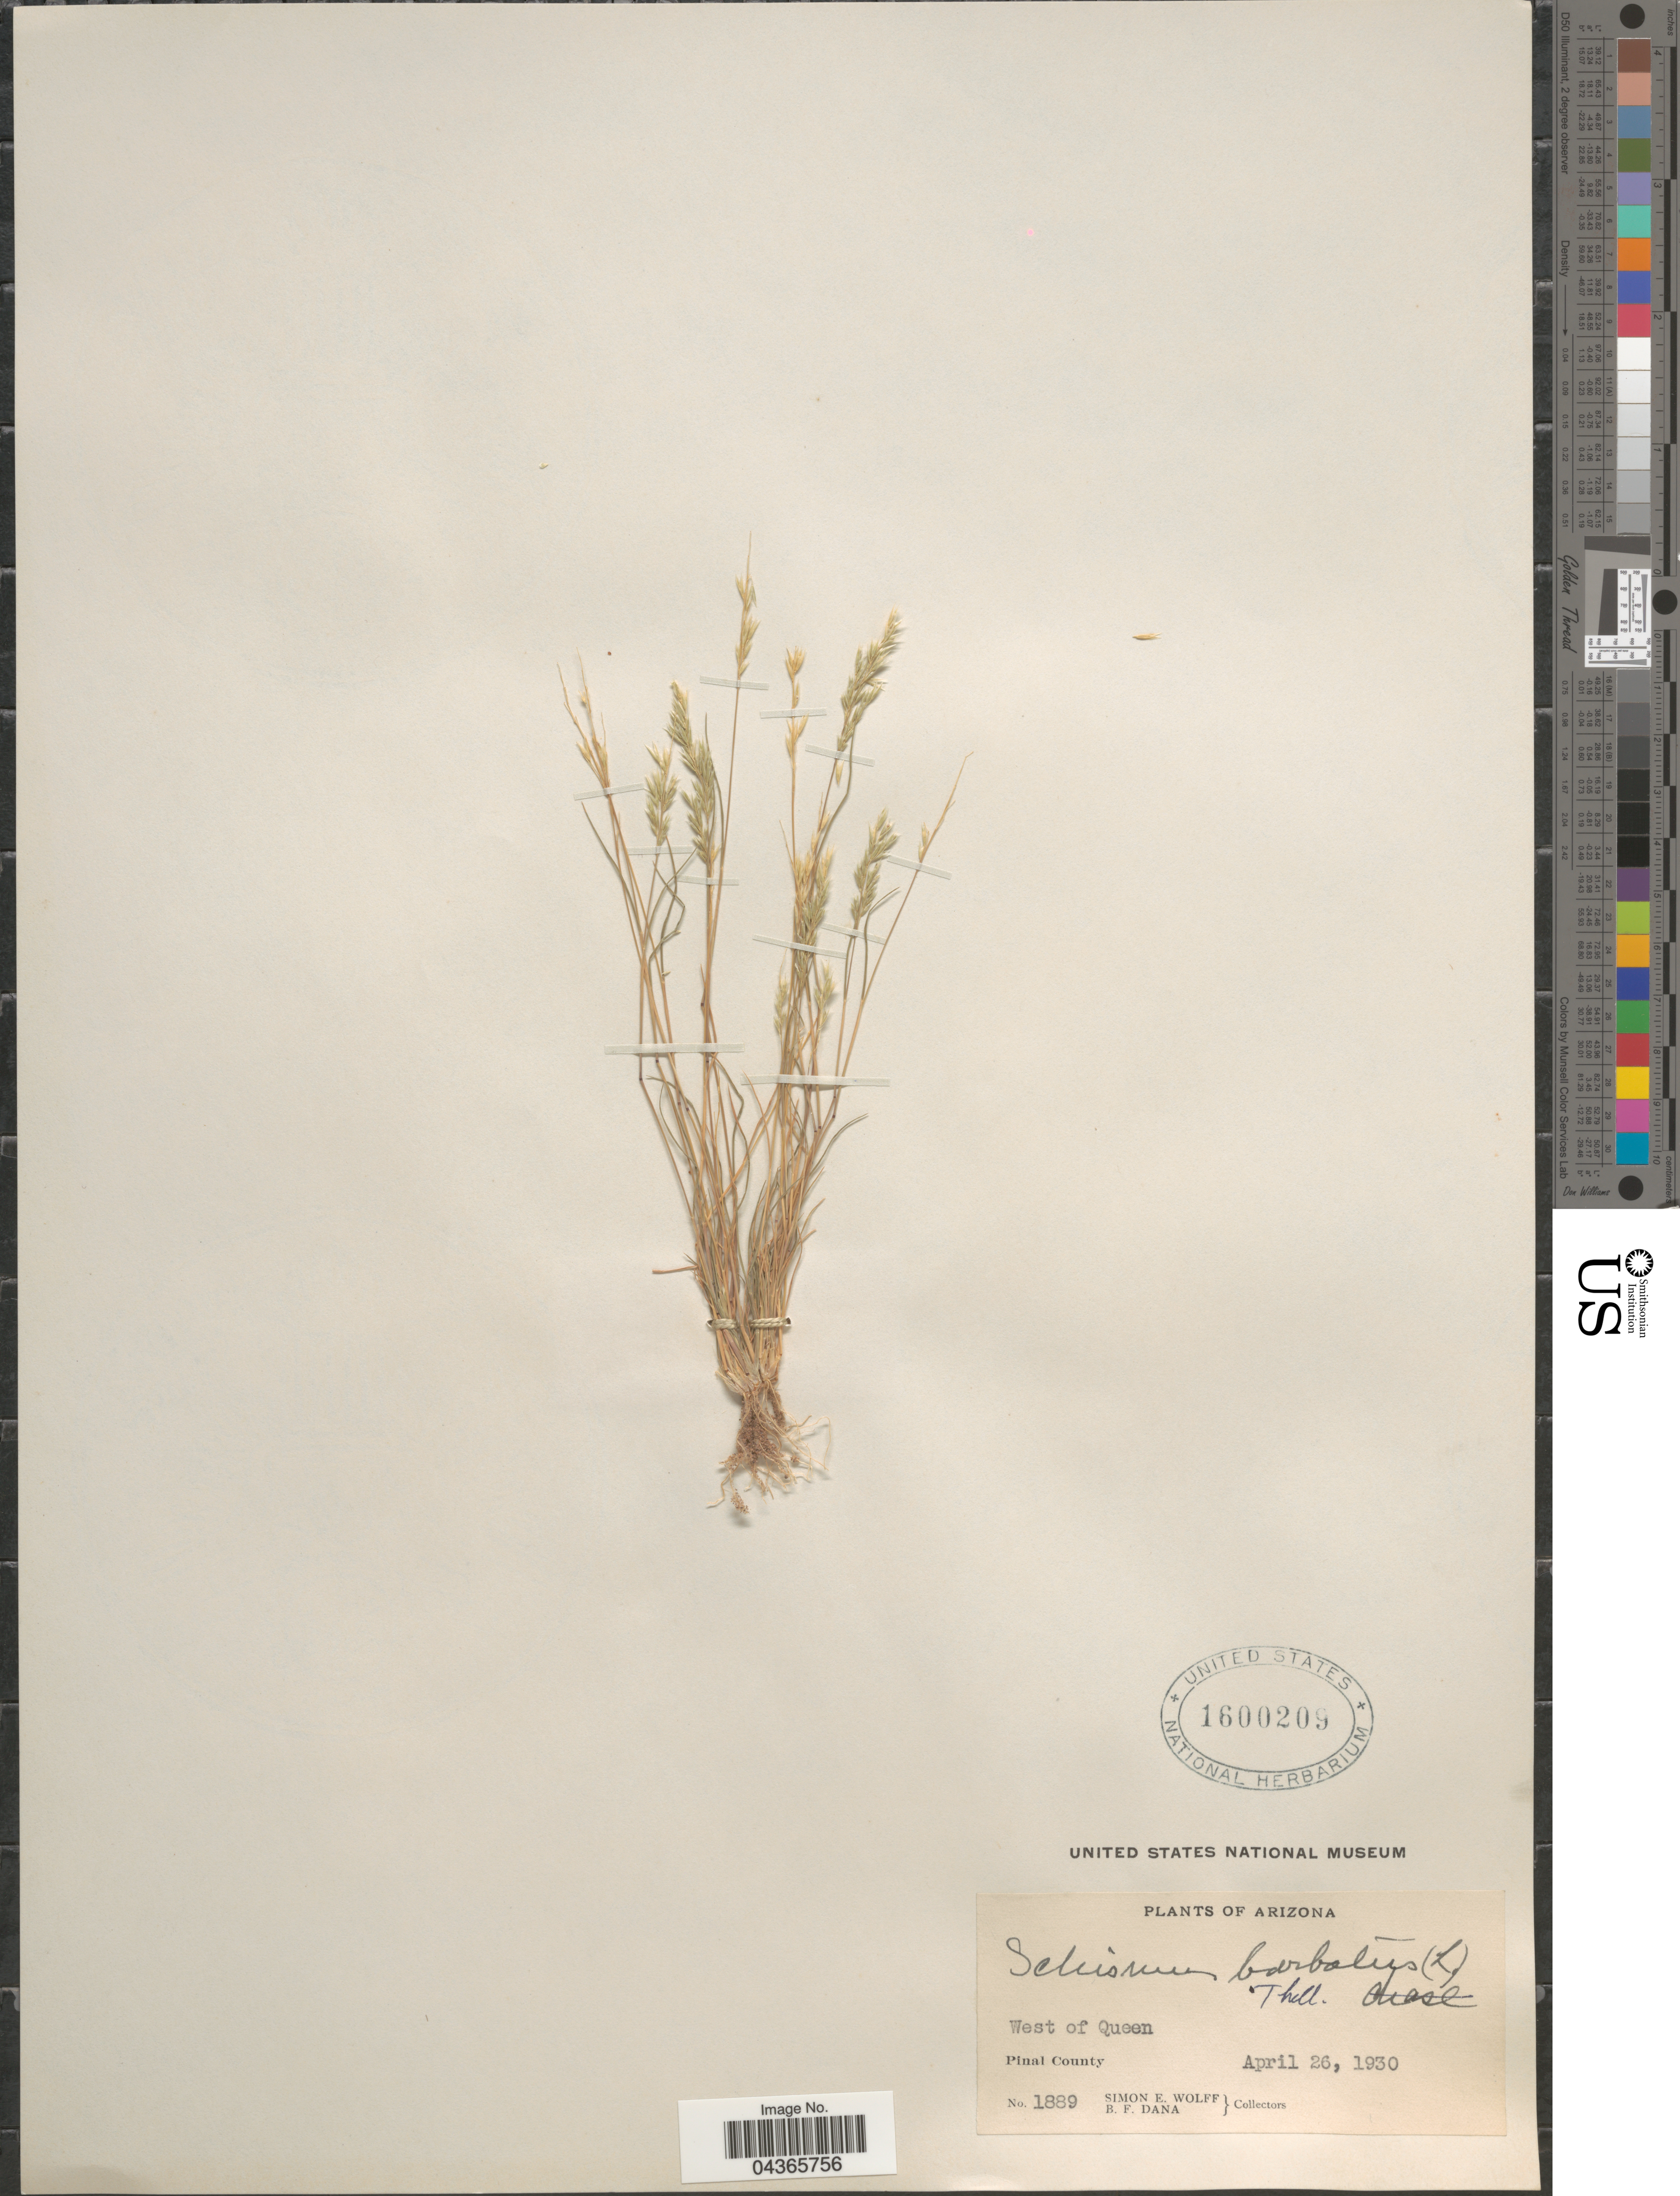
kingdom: Plantae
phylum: Tracheophyta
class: Liliopsida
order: Poales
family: Poaceae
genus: Schismus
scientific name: Schismus barbatus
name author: (L.) Thell.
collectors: S. E. Wolff & B. Dana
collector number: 1889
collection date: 1930-04-26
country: United States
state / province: Arizona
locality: West of Queen. Pinal County.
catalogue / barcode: US 1600209